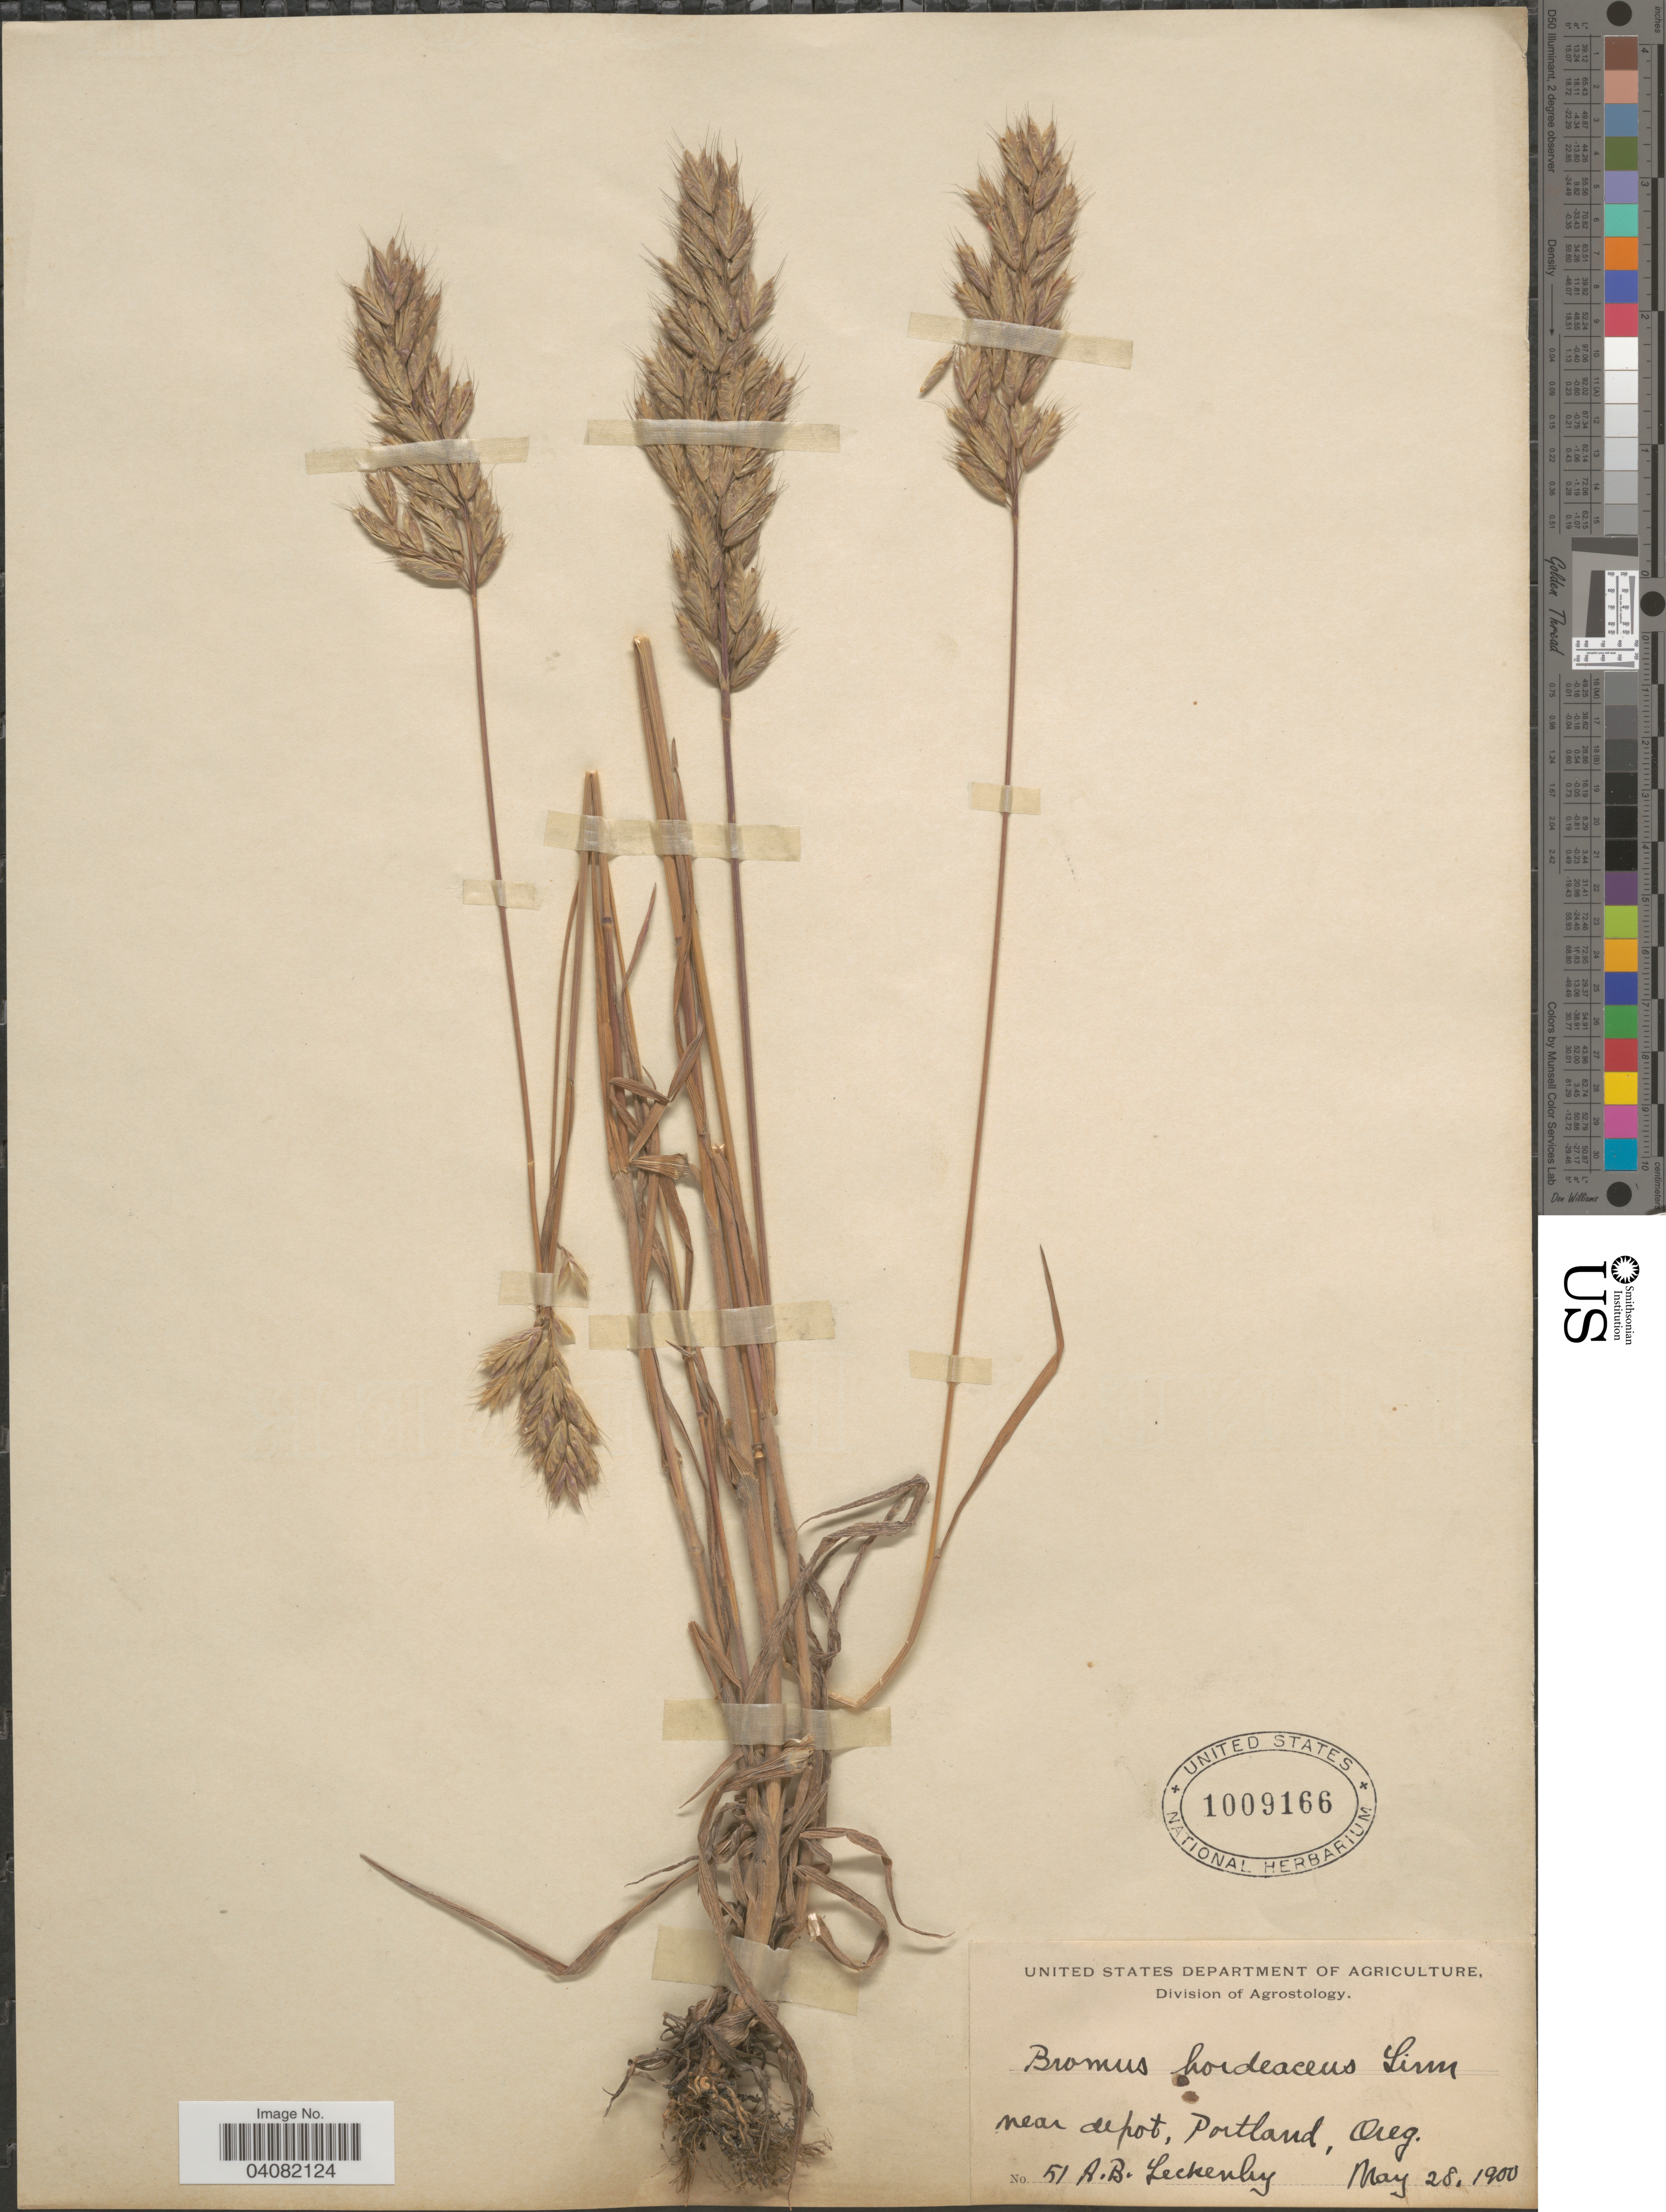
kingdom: Plantae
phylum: Tracheophyta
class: Liliopsida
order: Poales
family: Poaceae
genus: Bromus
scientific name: Bromus hordeaceus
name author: L.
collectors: A. Leckenby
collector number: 51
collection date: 1900-05-28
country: United States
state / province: Oregon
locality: Near depot, Portland.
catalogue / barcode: US 1009166